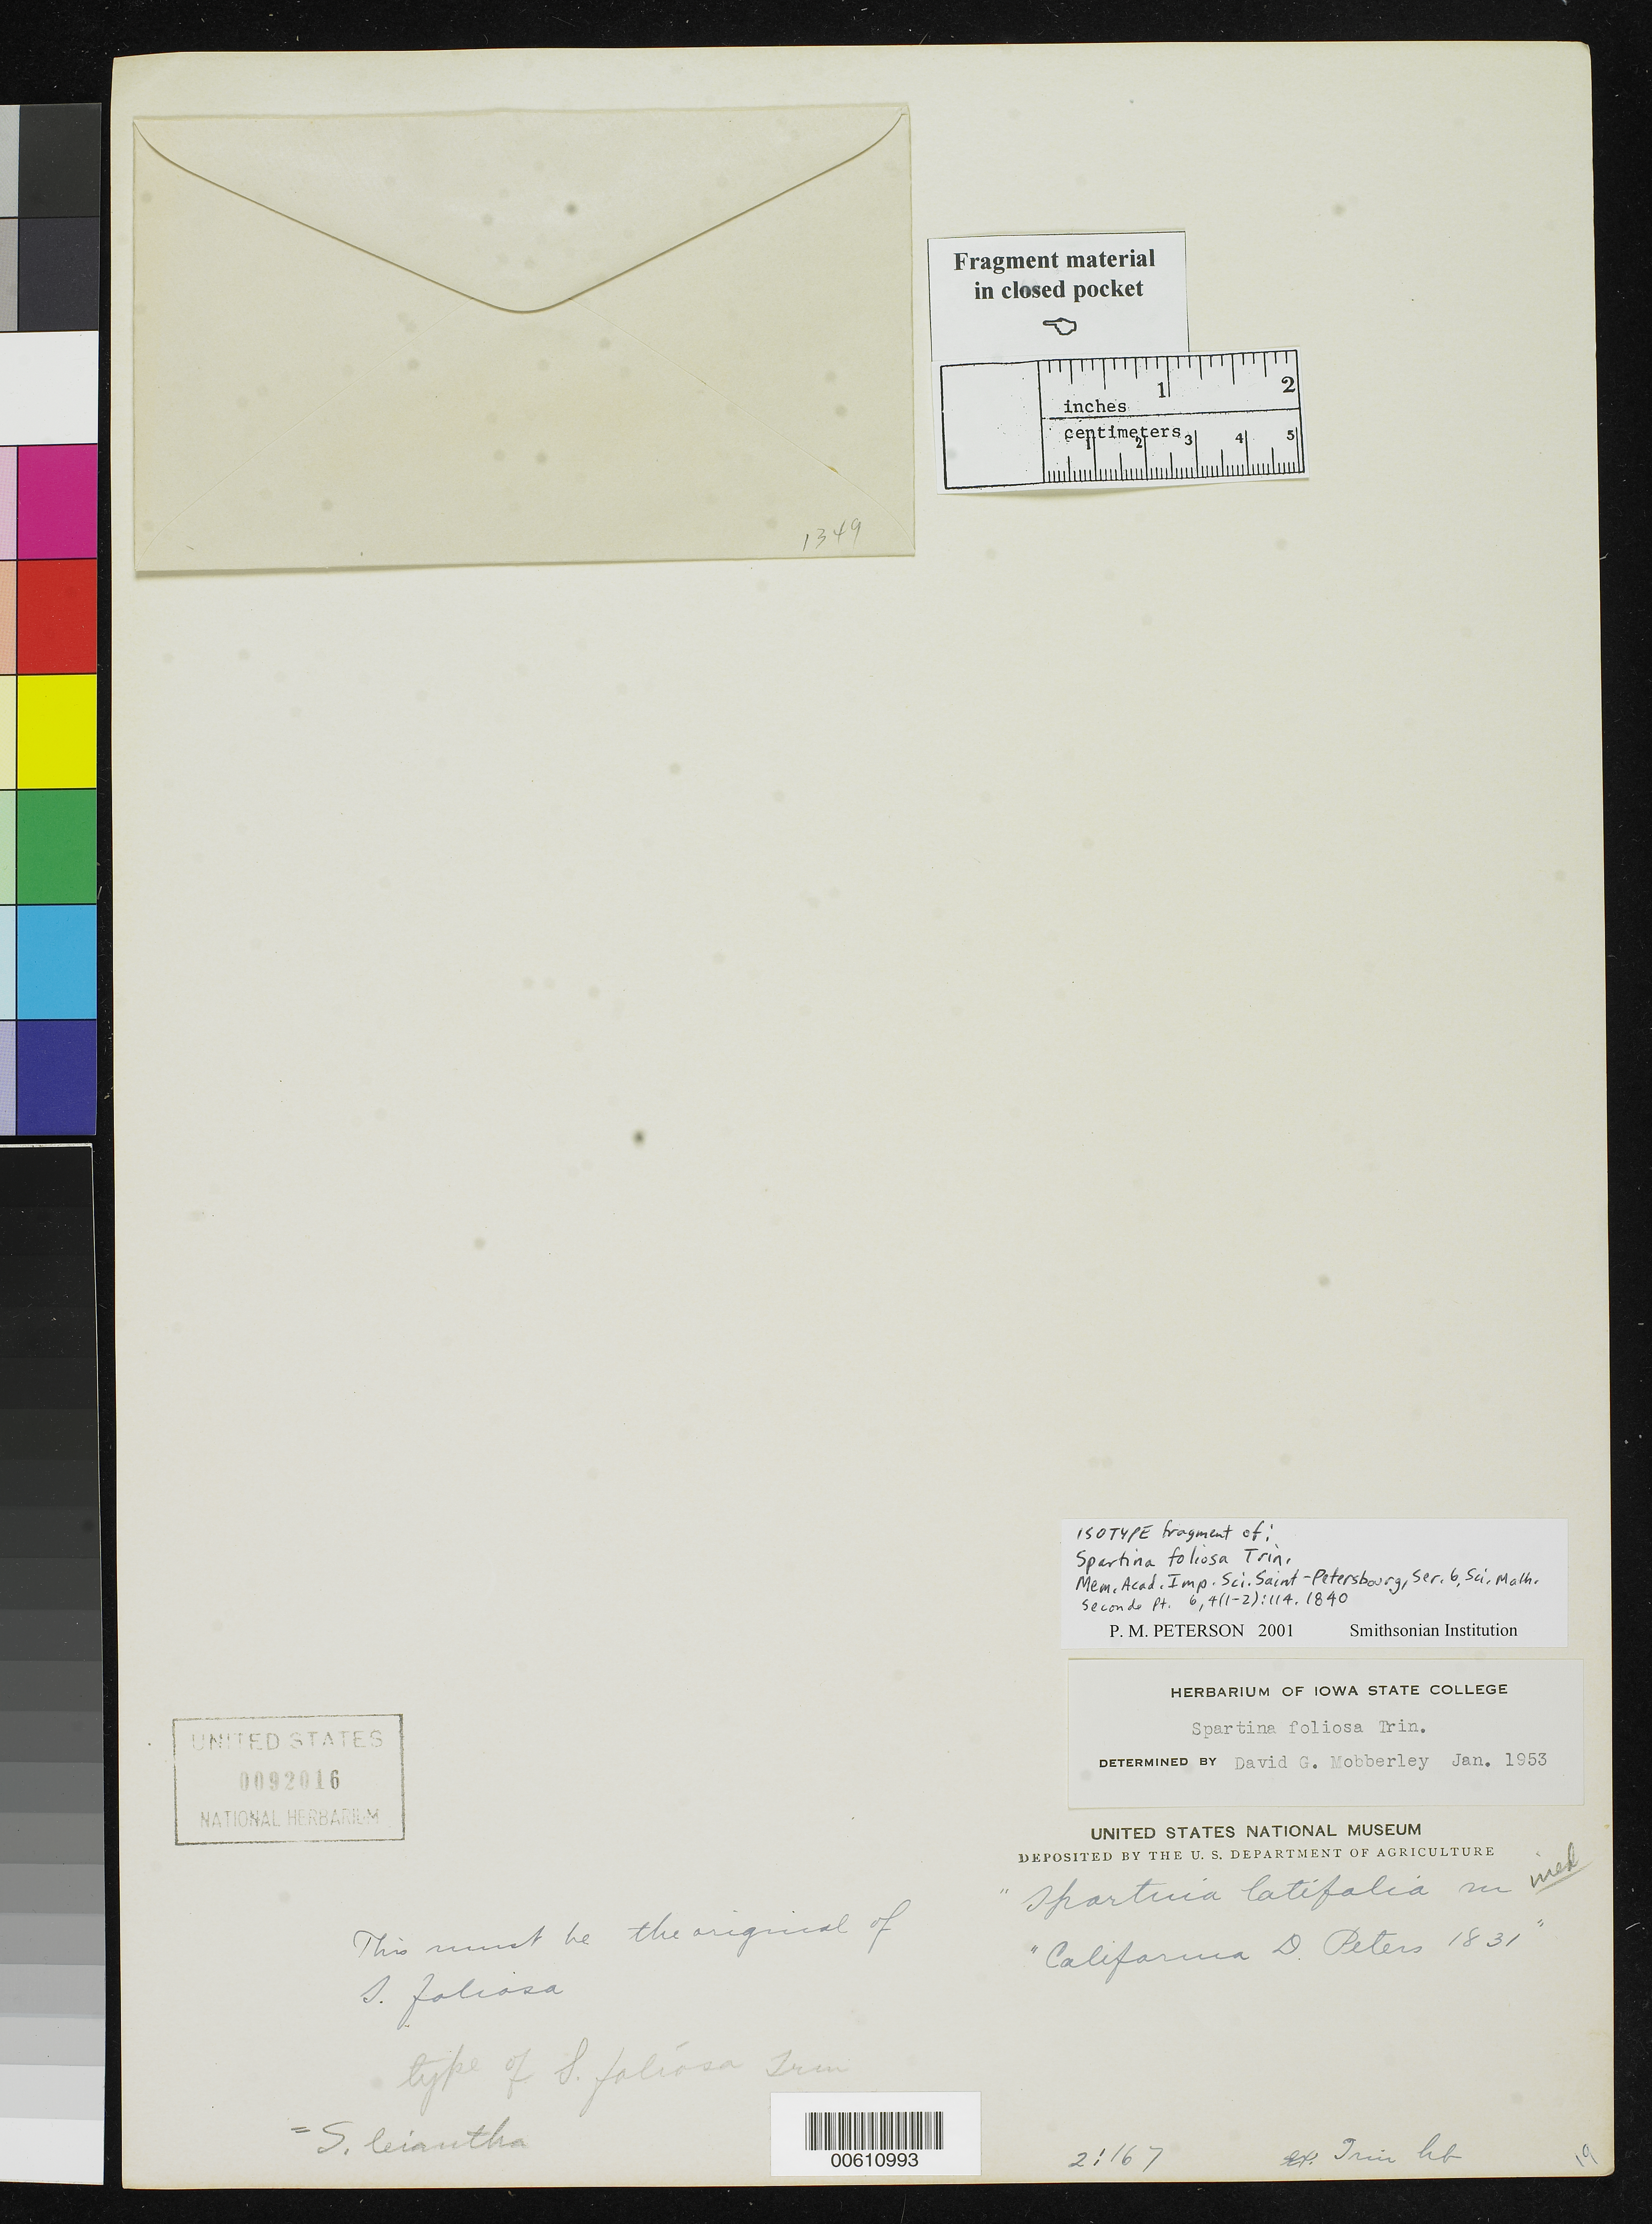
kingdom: Plantae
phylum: Tracheophyta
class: Liliopsida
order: Poales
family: Poaceae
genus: Spartina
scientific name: Spartina foliosa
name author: Trin.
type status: Type Fragment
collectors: D. Peters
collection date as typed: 1831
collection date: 1831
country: United States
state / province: California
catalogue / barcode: US 92016